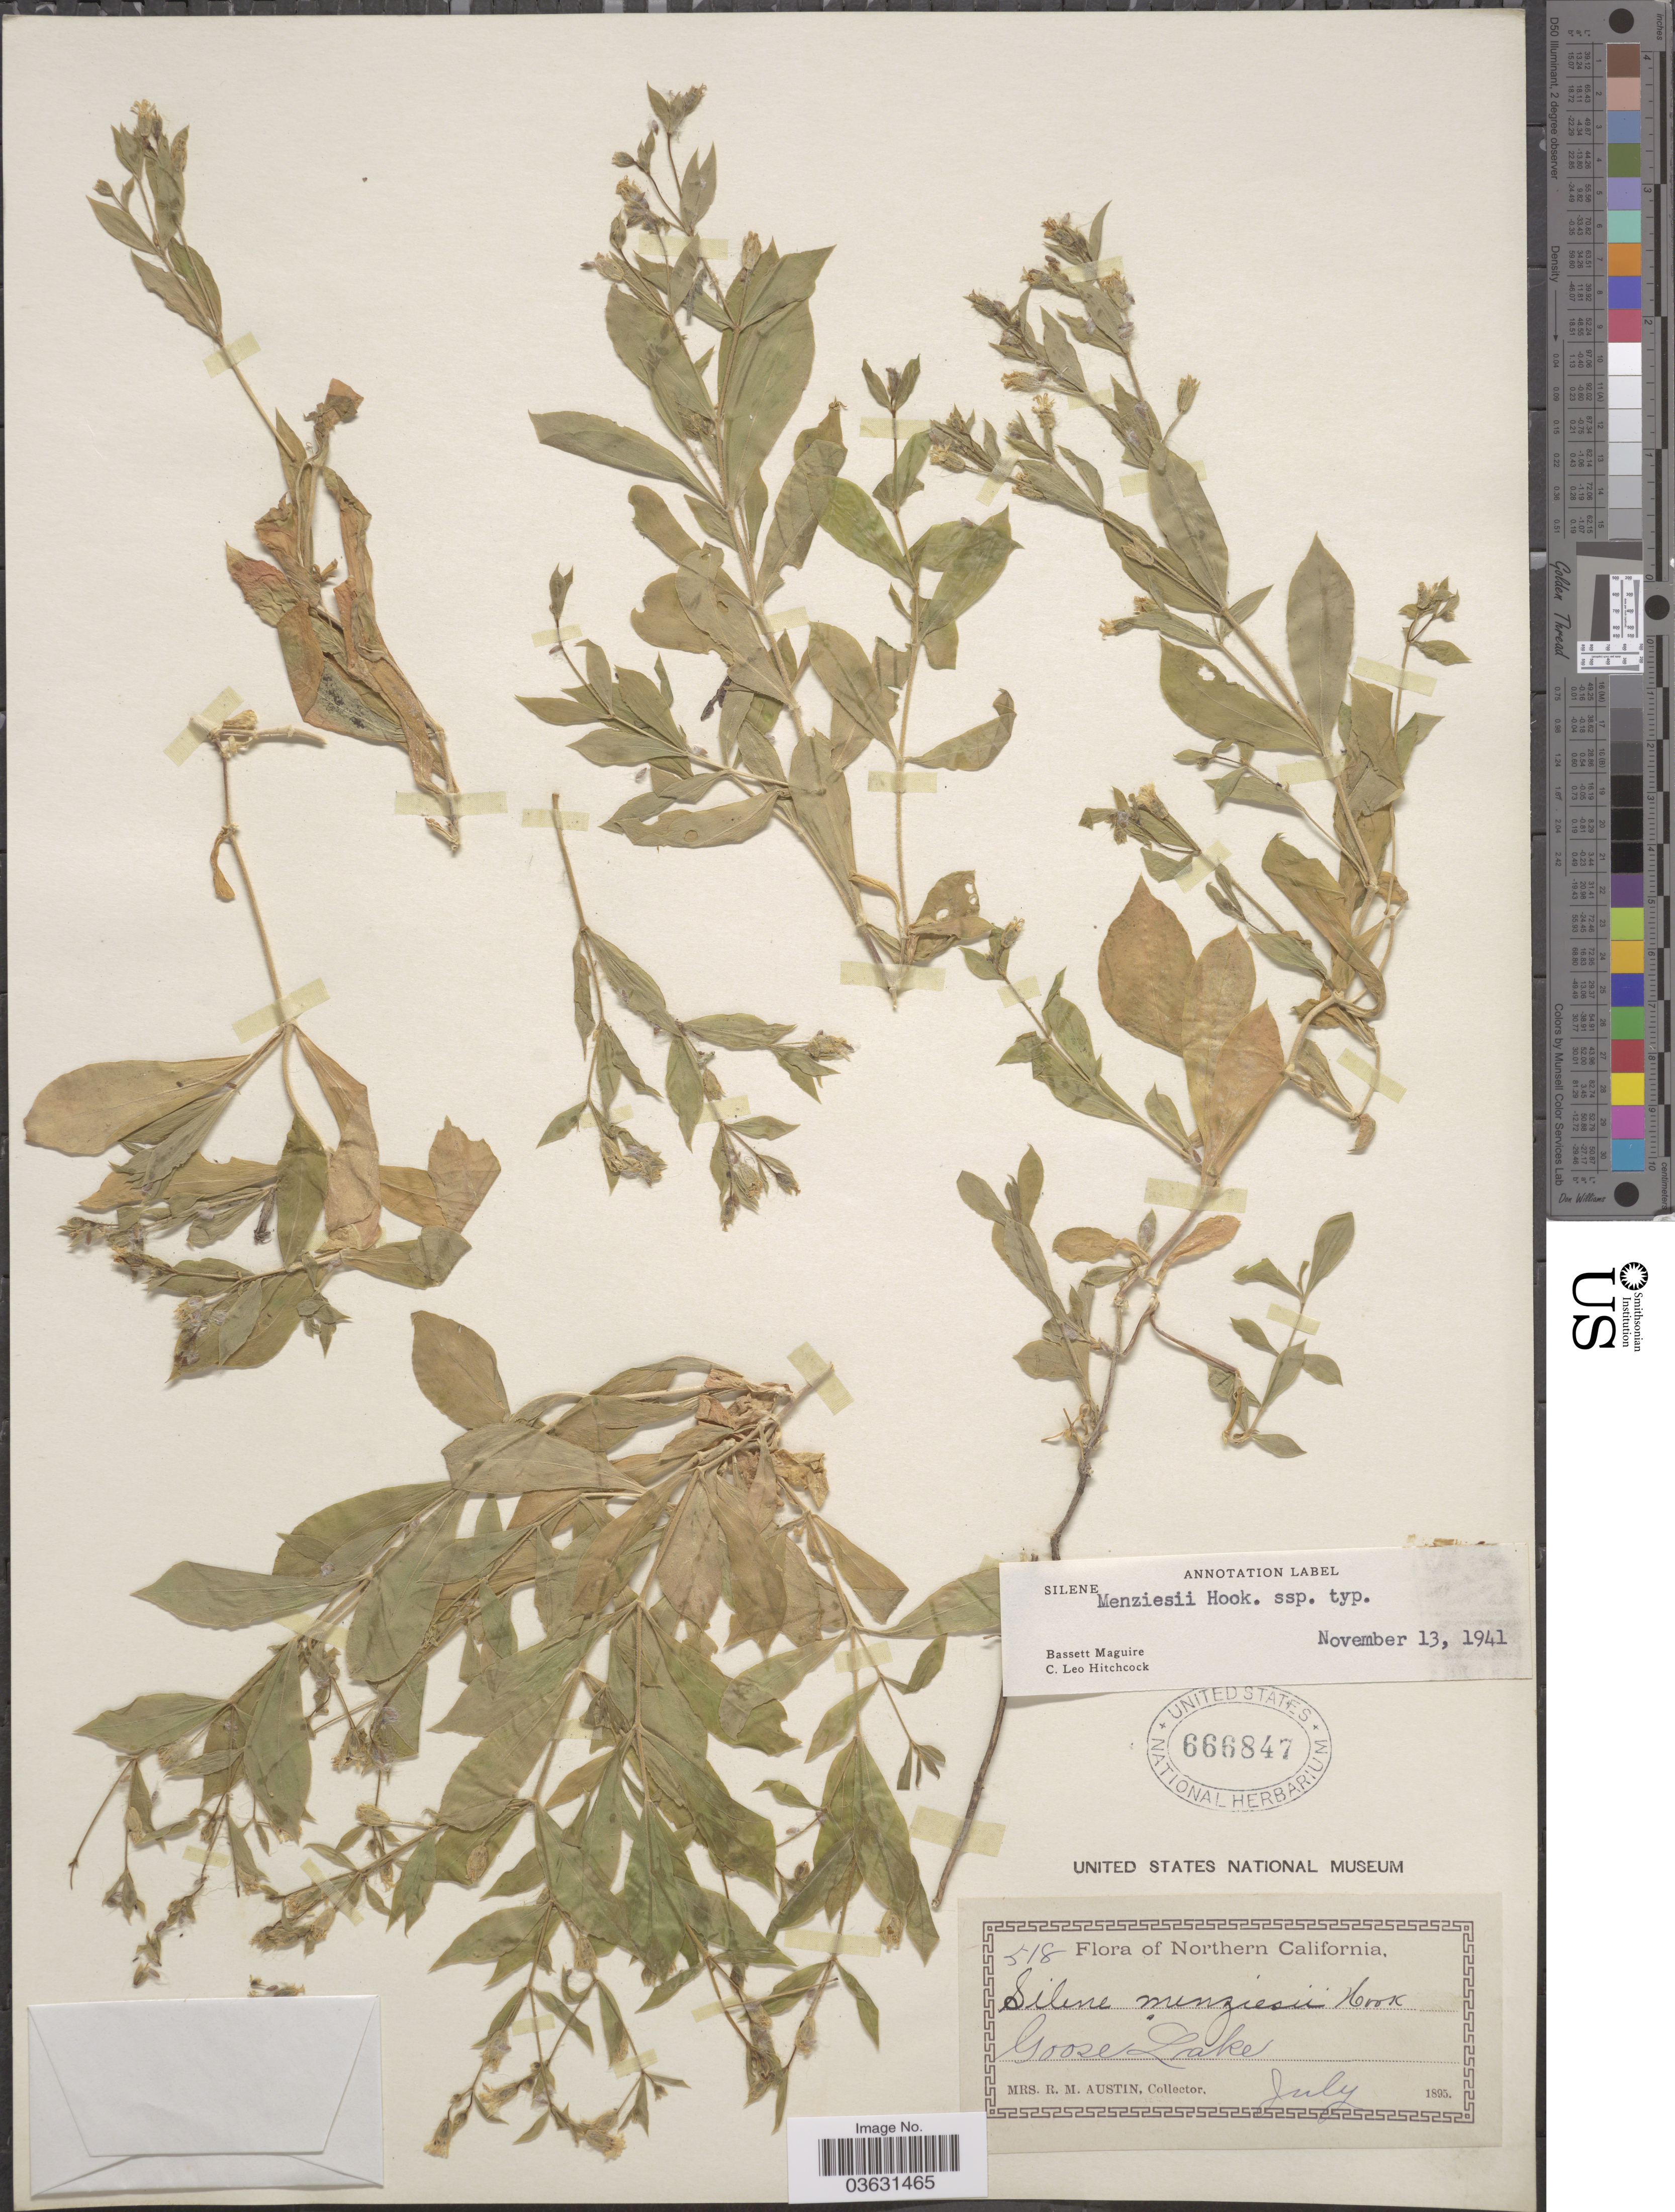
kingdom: Plantae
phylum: Tracheophyta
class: Magnoliopsida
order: Caryophyllales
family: Caryophyllaceae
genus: Silene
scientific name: Silene menziesii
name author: Hook.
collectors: R. Austin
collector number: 518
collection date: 1895-07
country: United States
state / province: California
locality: Northern California. Goose Lake.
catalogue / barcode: US 666847